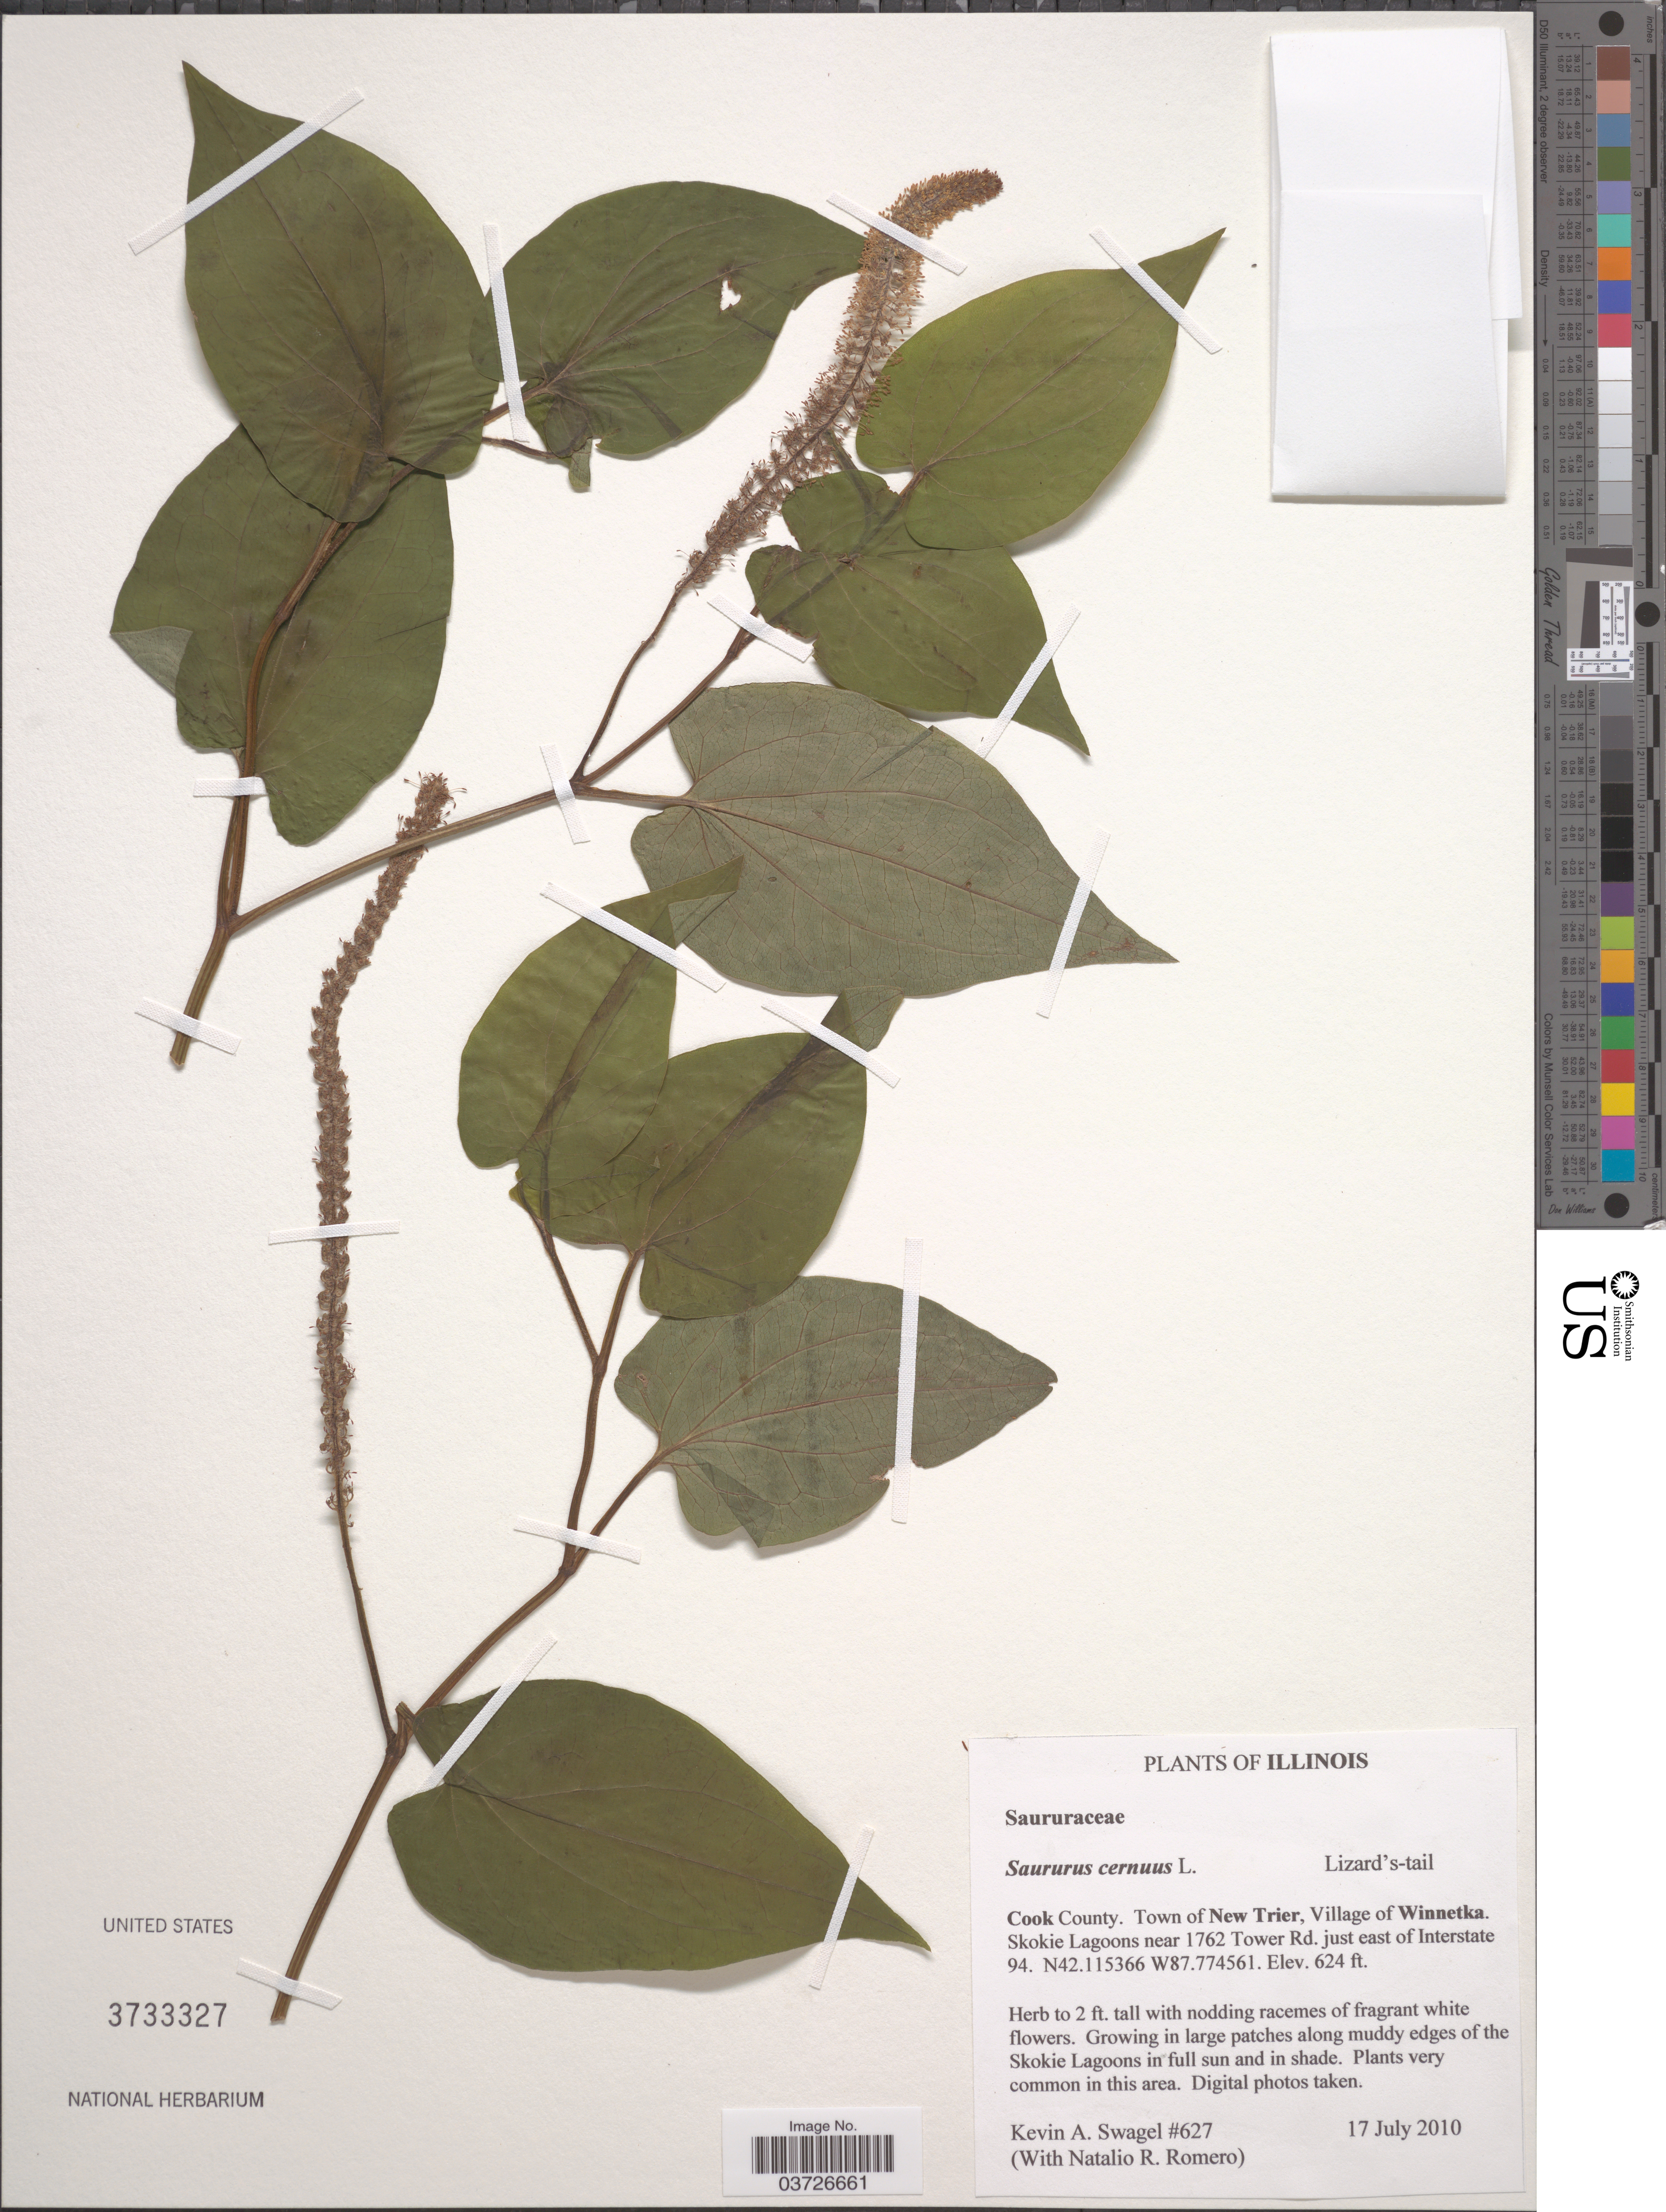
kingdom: Plantae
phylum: Tracheophyta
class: Magnoliopsida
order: Piperales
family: Saururaceae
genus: Saururus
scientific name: Saururus cernuus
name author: L.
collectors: K. Swagel & N. Romero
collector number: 627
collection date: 2010-07-17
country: United States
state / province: Illinois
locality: Lizard's-tail. Cook County. Town of New Trier, Village of Winnetka. Skokie Lagoons near 1762 Tower Rd. just east of Interstate 94.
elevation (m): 190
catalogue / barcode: US 3733327